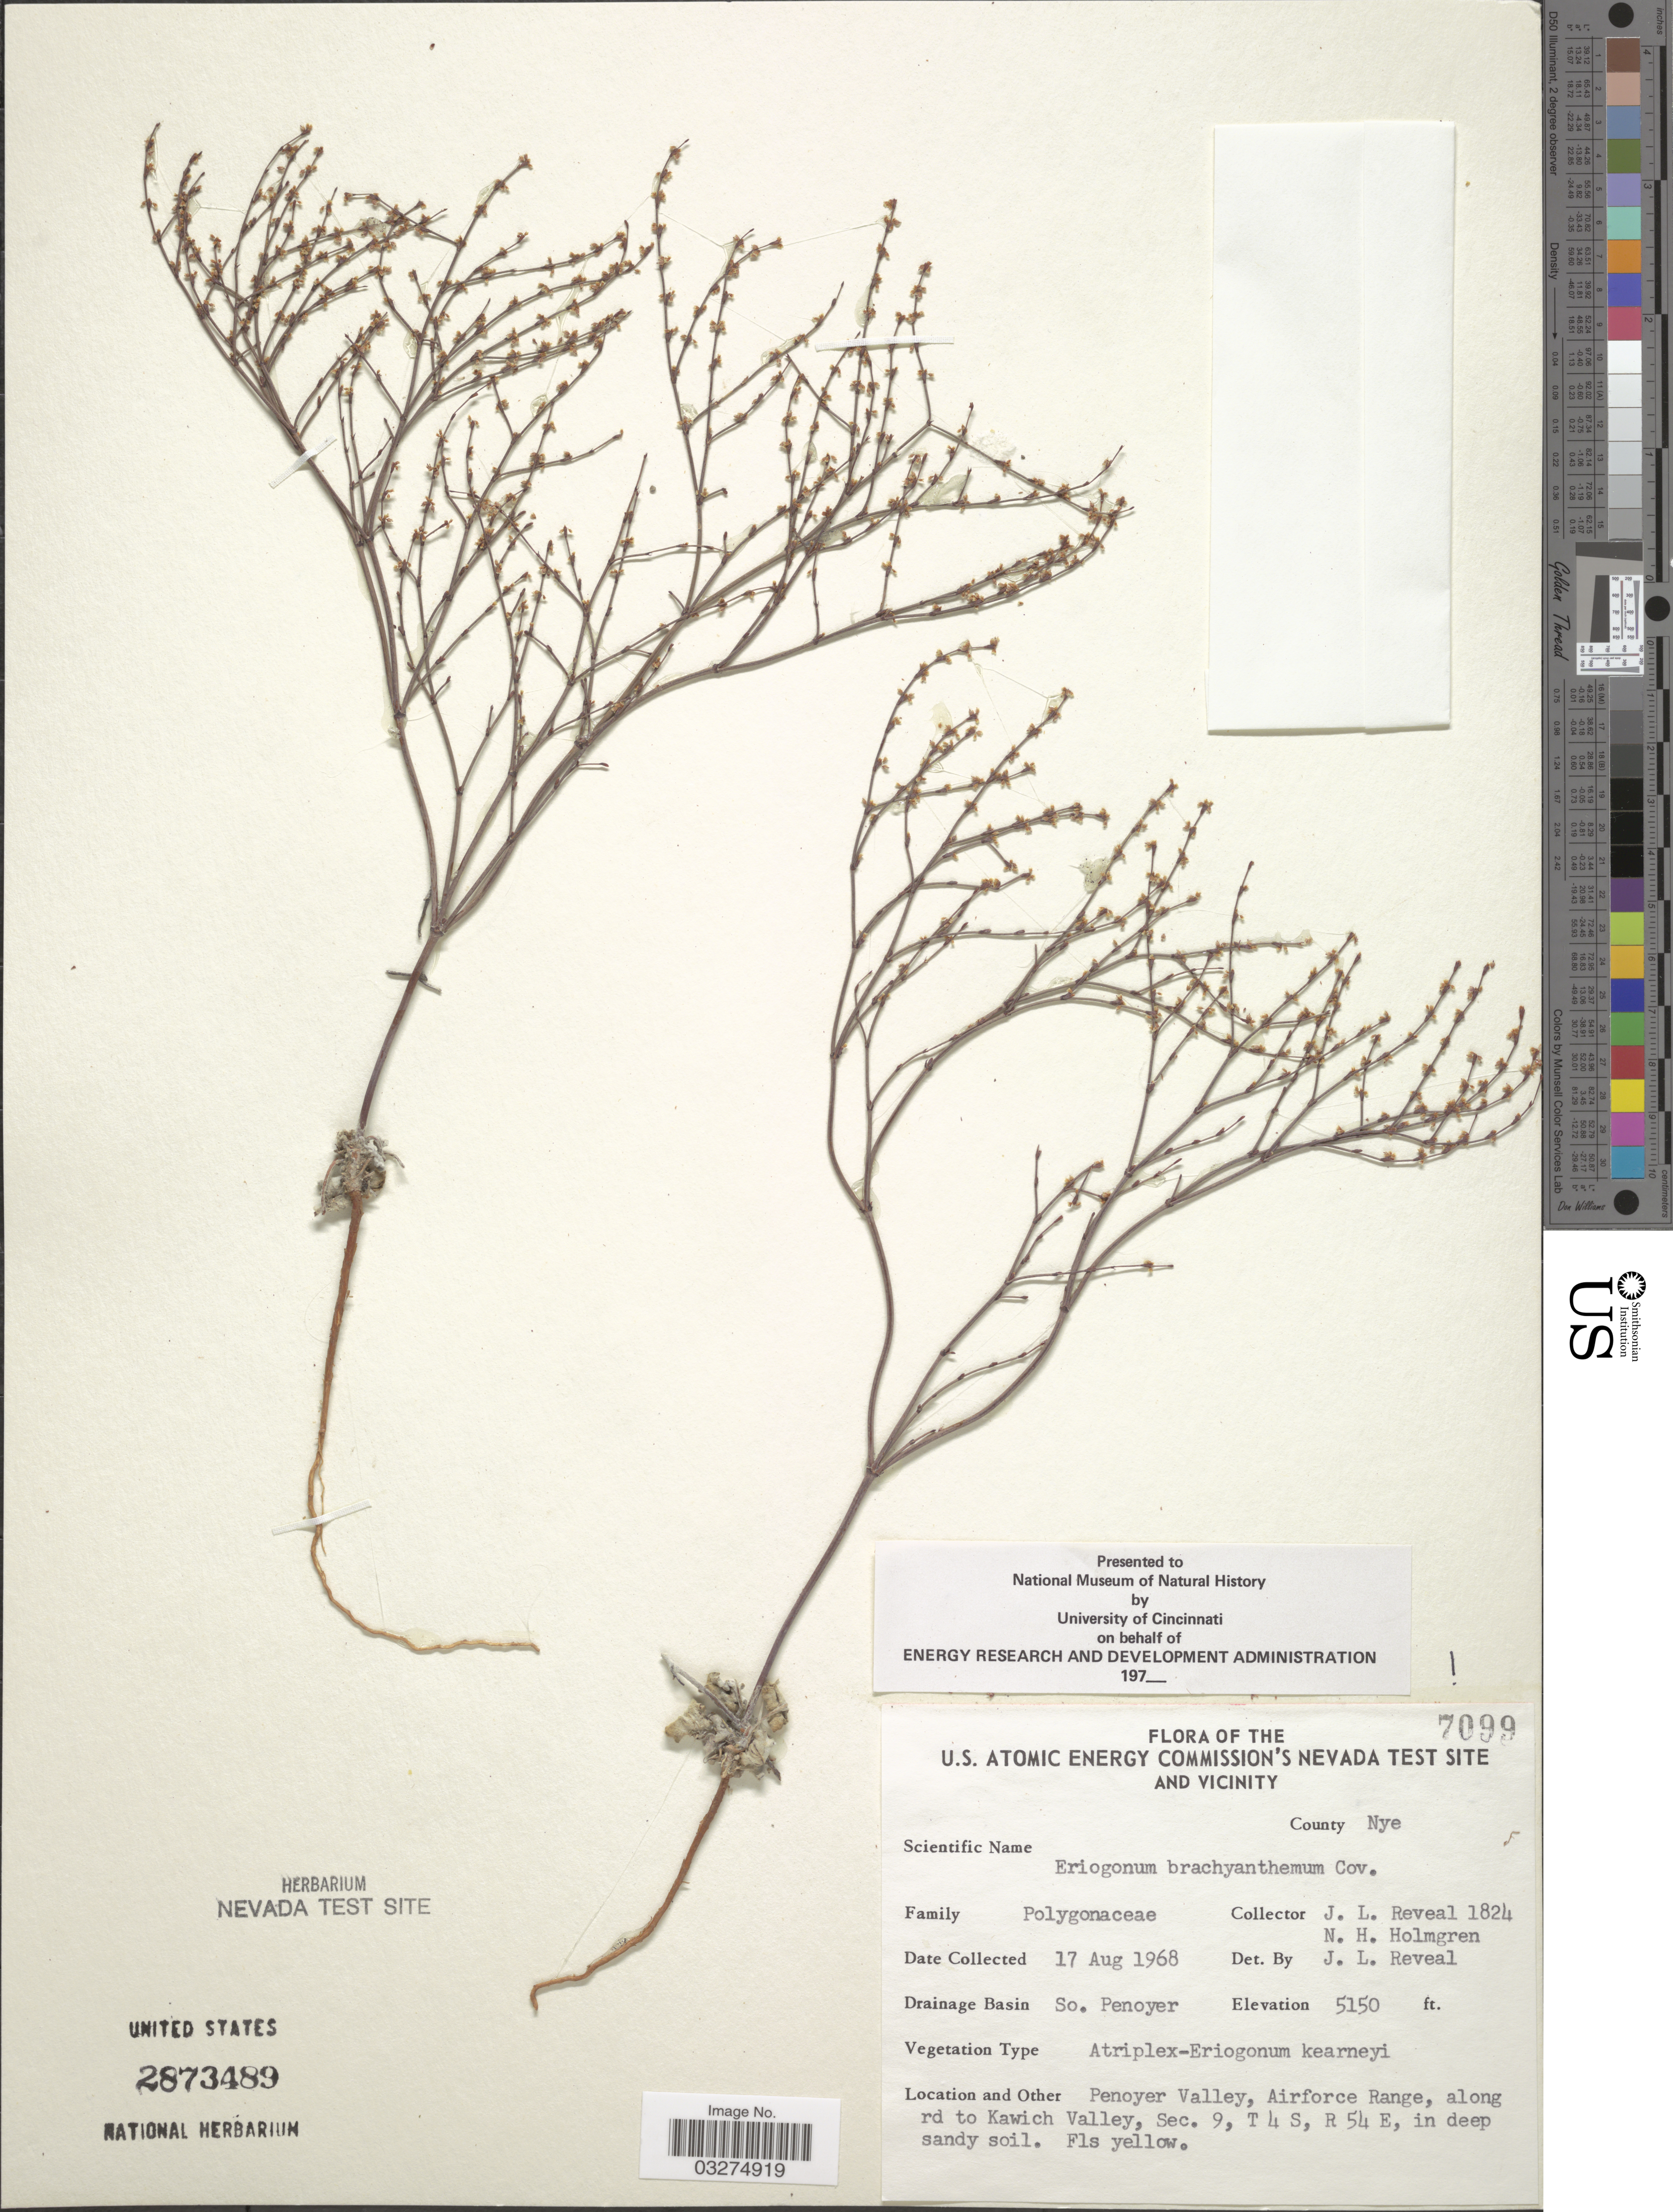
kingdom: Plantae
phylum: Tracheophyta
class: Magnoliopsida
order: Caryophyllales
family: Polygonaceae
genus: Eriogonum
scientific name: Eriogonum brachyanthum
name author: Coville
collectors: J. L. Reveal & N. H. Holmgren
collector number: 7099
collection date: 1968-08-17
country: United States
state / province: Nevada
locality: U. S. Atomic Energy Commission's Nevada Test Site and Vicinity. County Nye. Drainage Basin So. Penoyer. Penoyer Valley, Airforce Range, along rd to Kawich Valley, Sec9, T4S, R54E.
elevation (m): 1570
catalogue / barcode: US 2873489